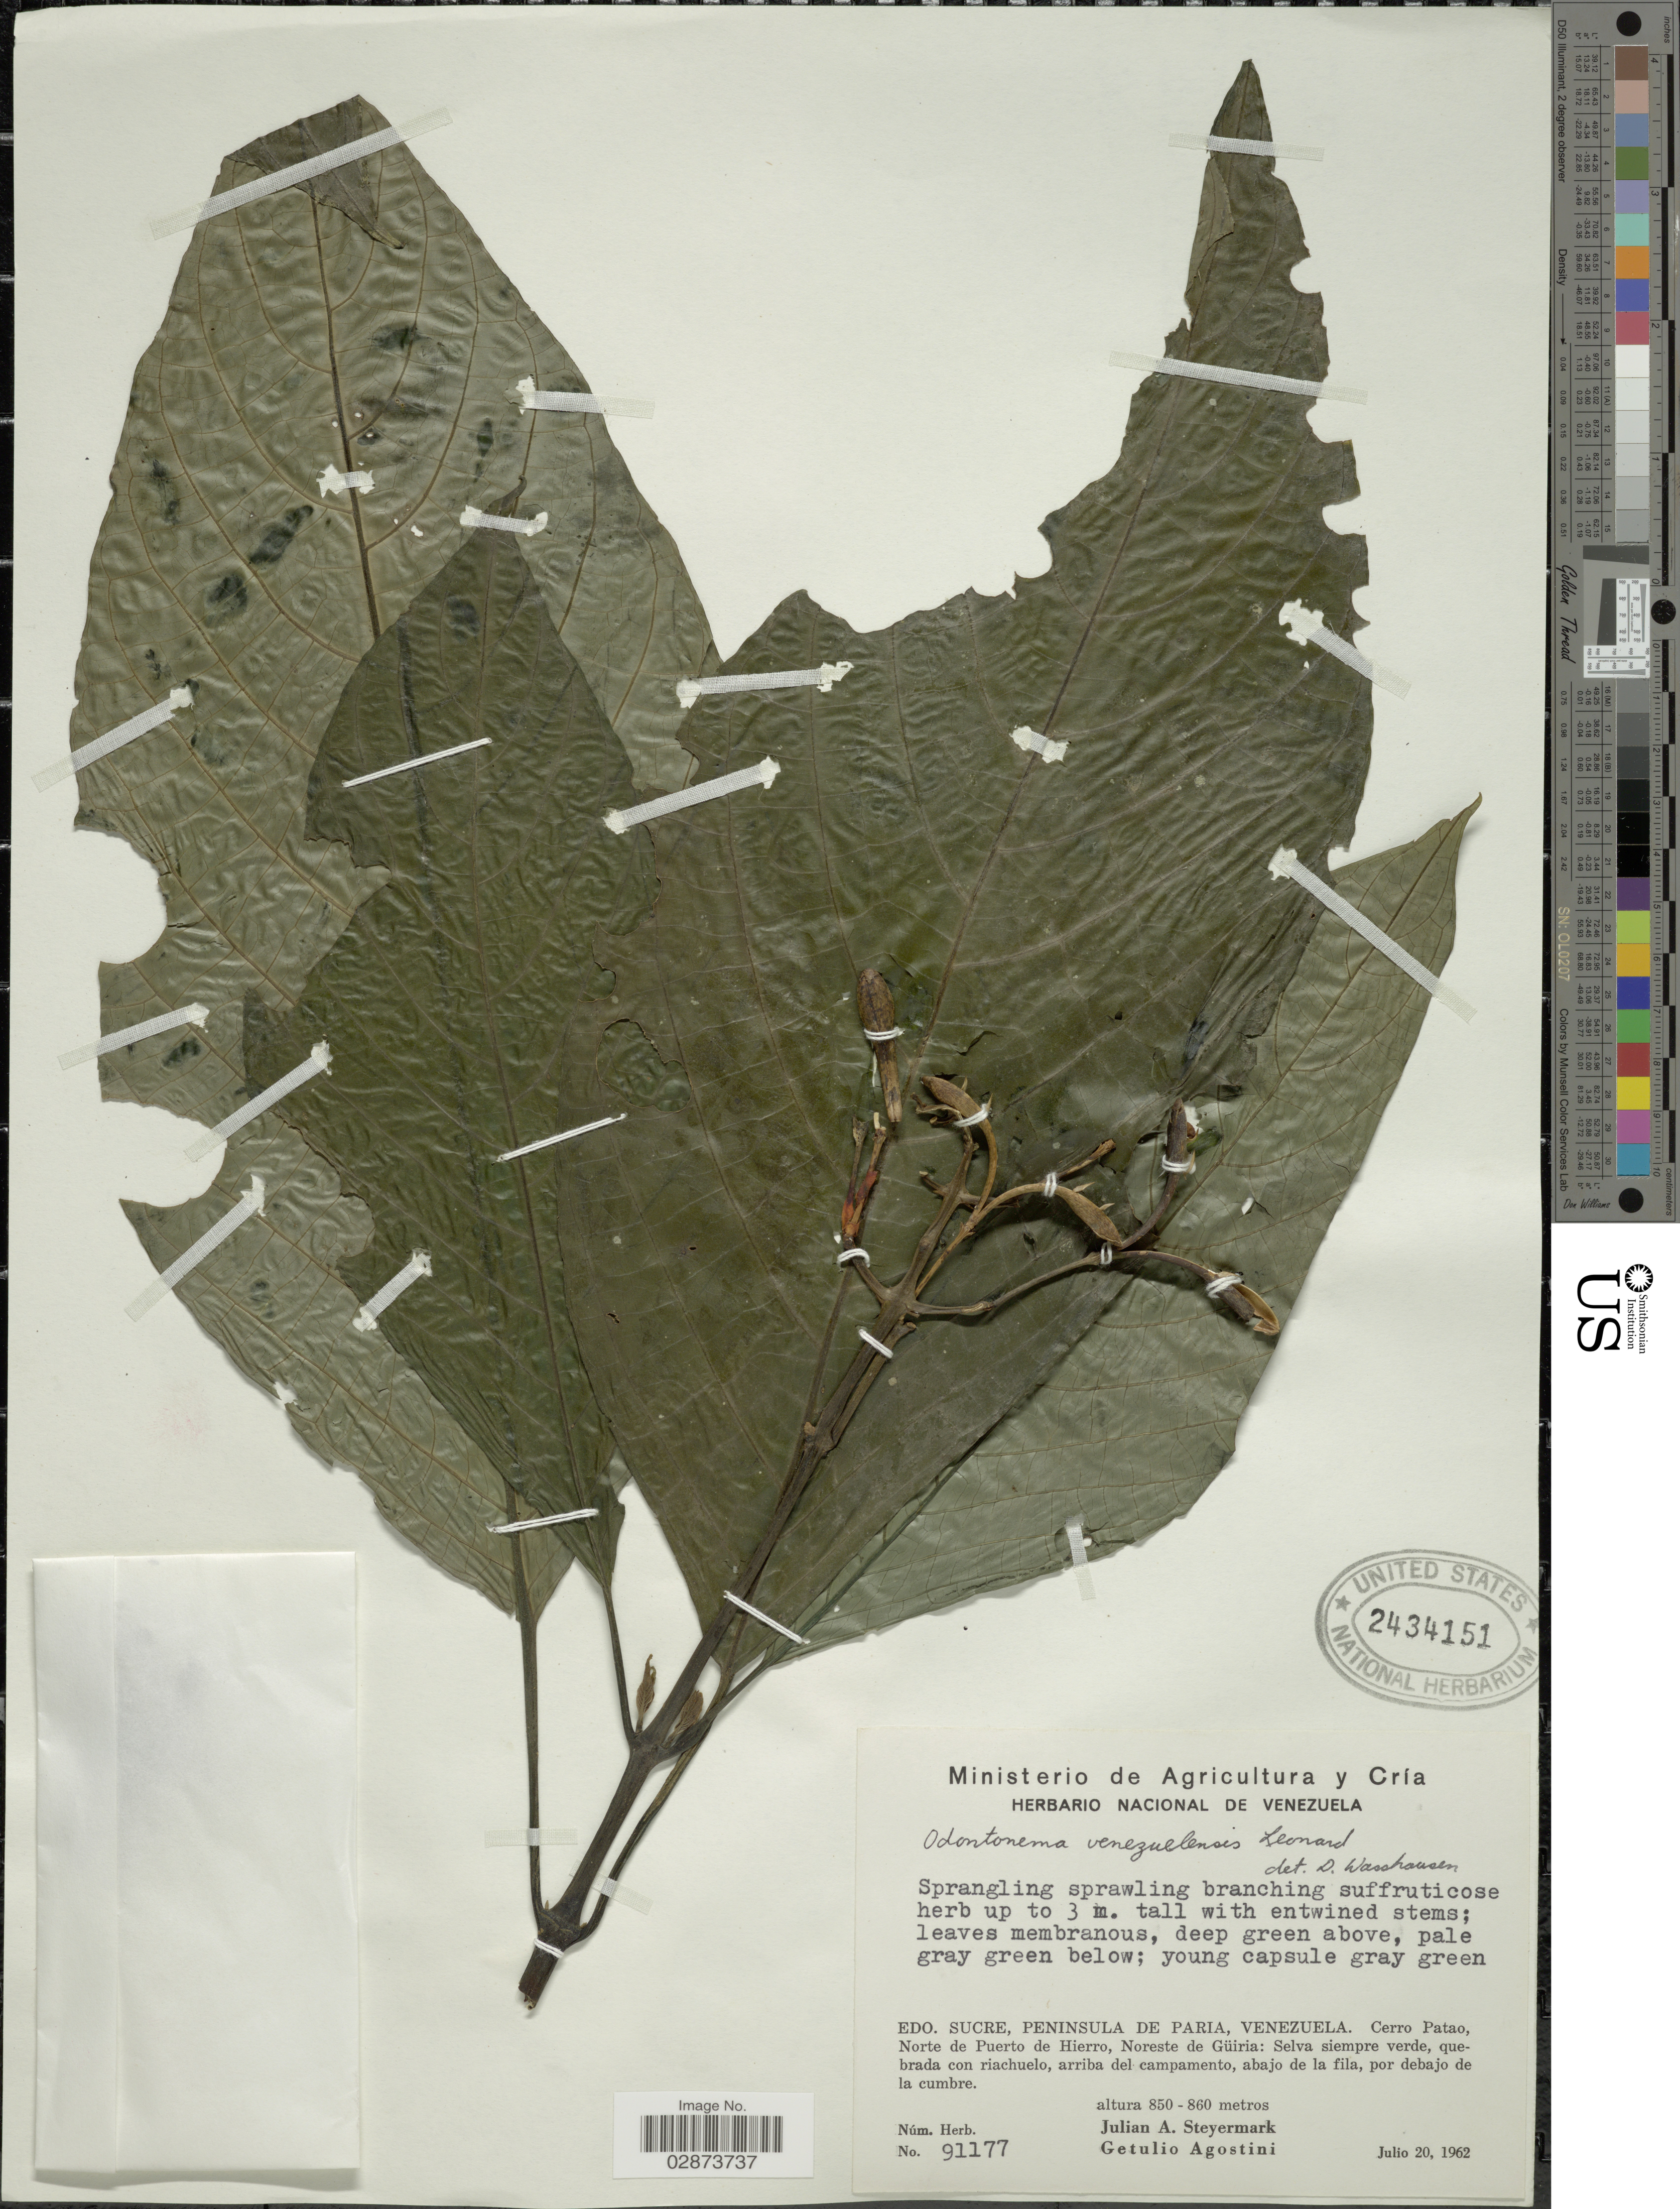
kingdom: Plantae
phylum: Tracheophyta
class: Magnoliopsida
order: Lamiales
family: Acanthaceae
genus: Odontonema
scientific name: Odontonema sp.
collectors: J. Steyermark & G. Agostini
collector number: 91177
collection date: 1962-07-20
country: Venezuela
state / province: Sucre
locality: Edo. Sucre, Peninsula de Paria. Cerro Patao, Norte de Puerto de Hierro, Noreste de Güiria.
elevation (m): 850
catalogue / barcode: US 2434151